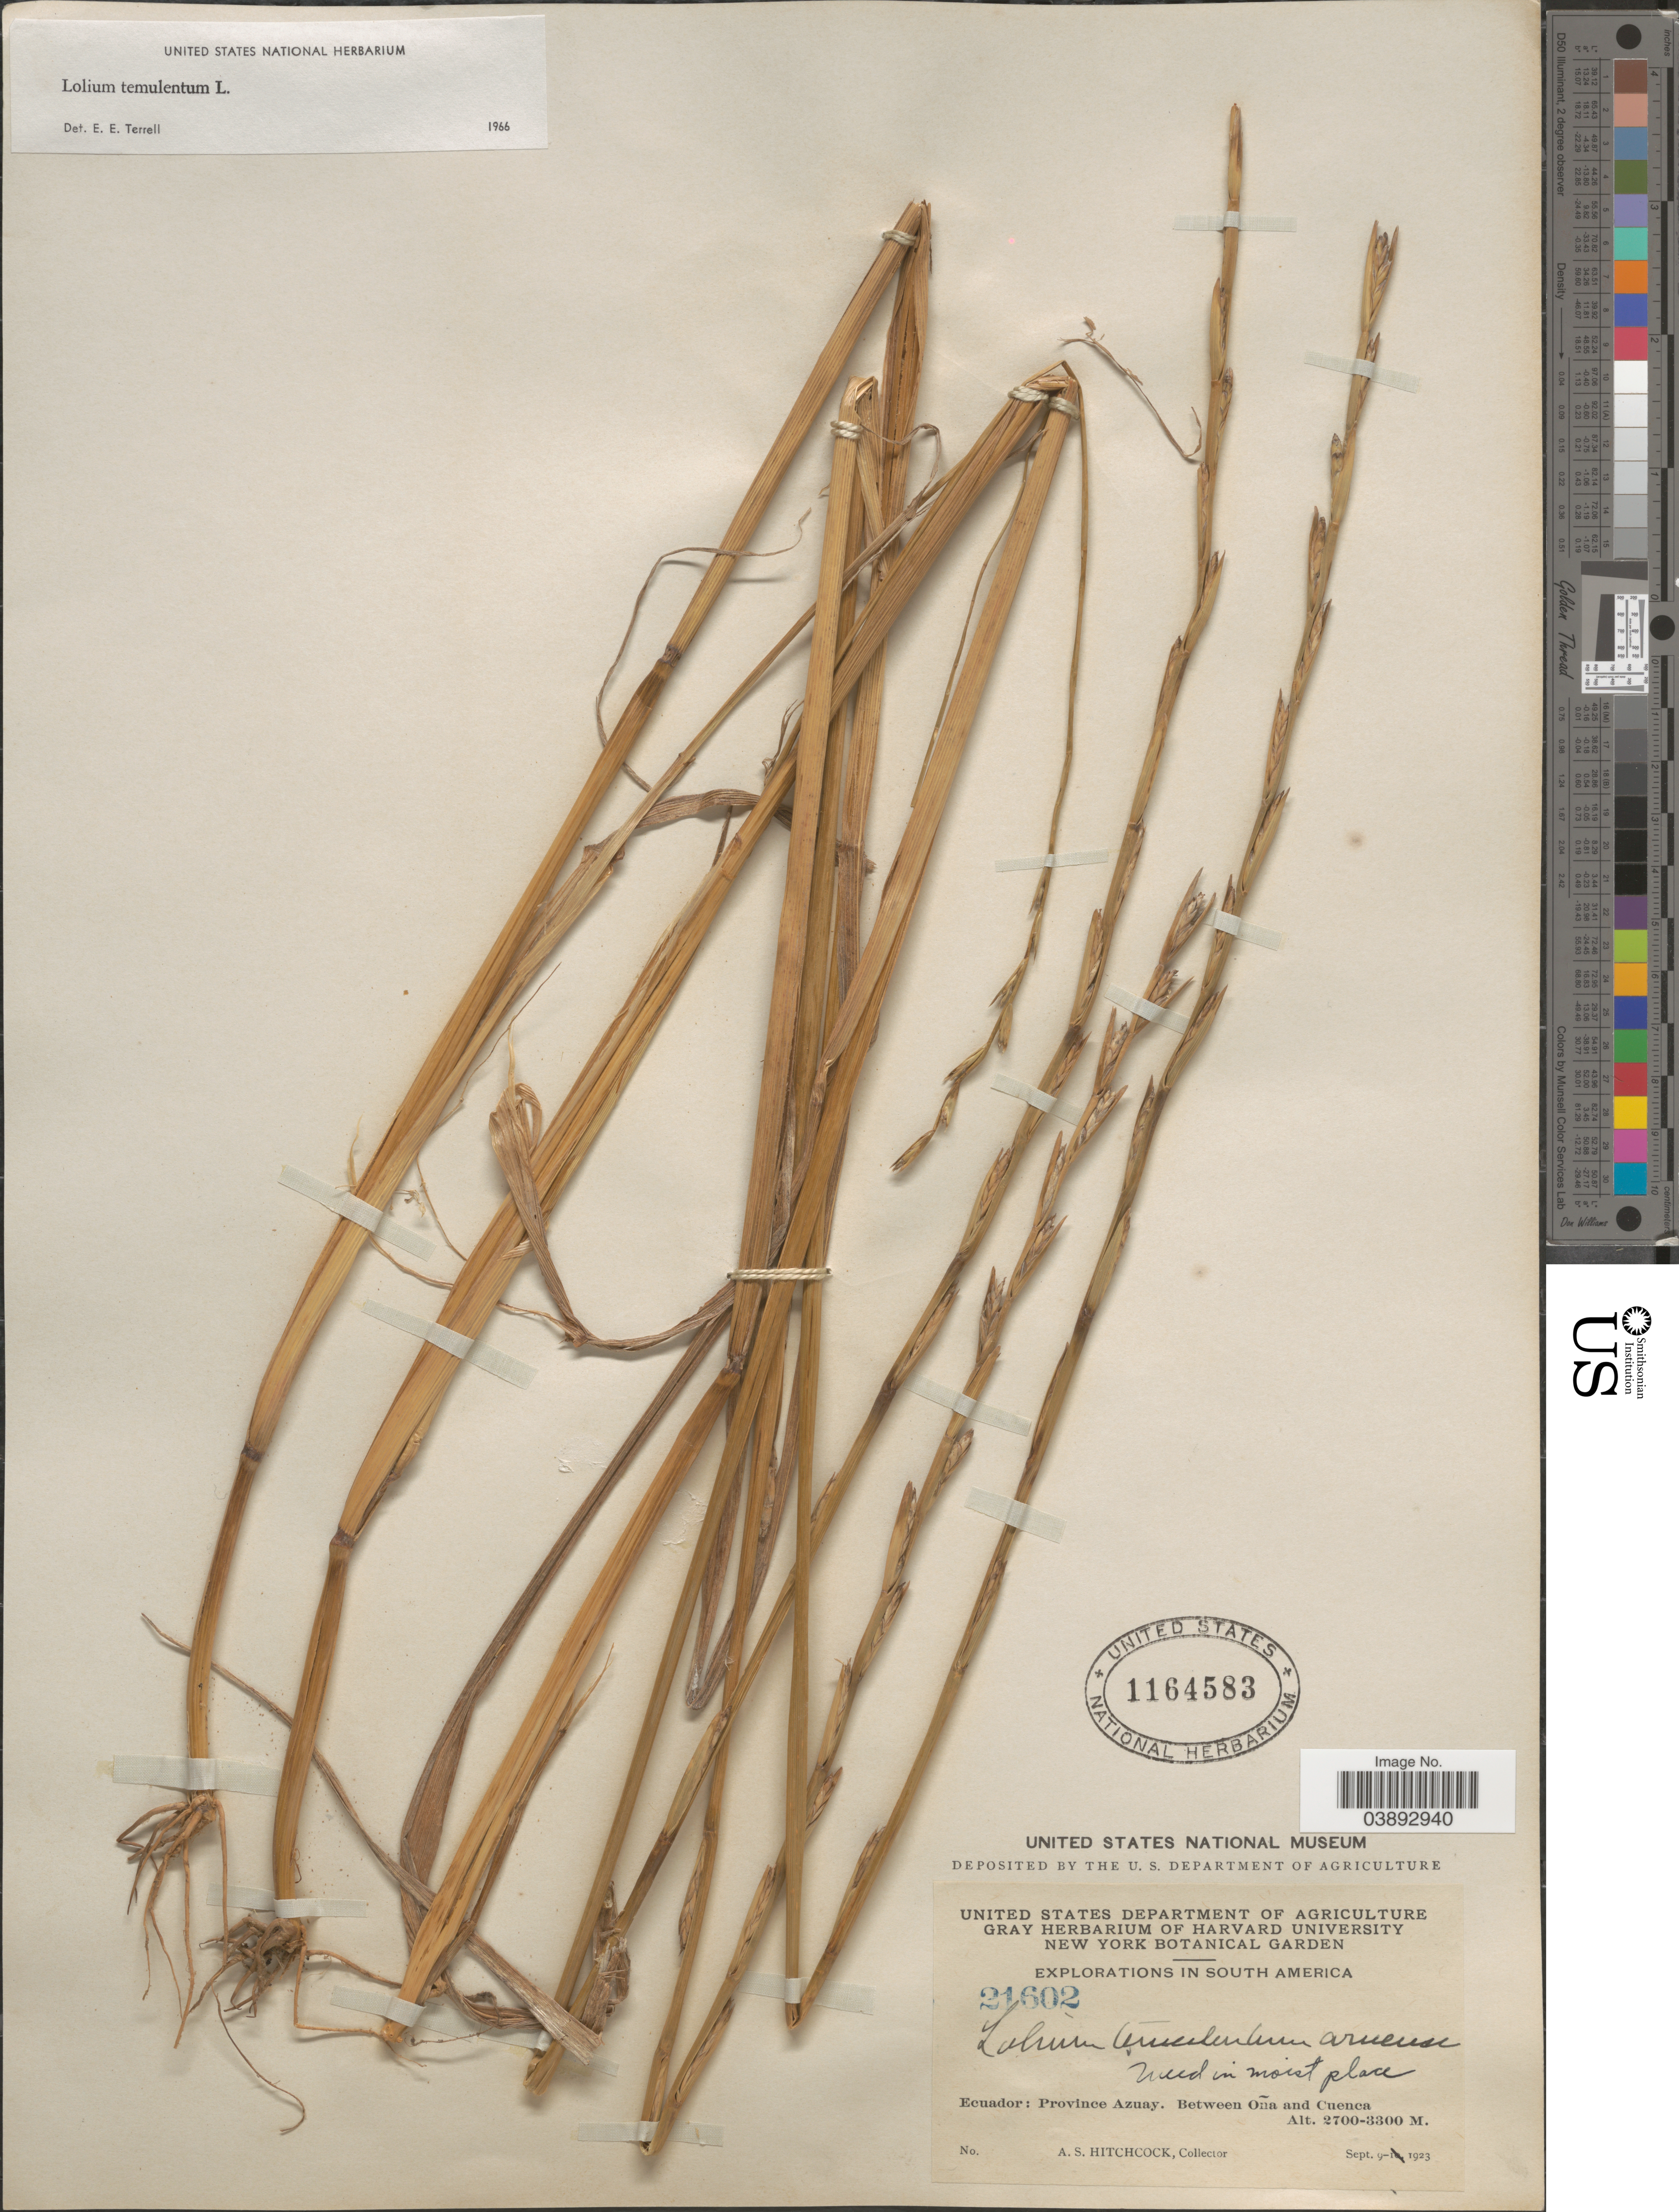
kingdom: Plantae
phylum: Tracheophyta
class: Liliopsida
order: Poales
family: Poaceae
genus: Lolium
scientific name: Lolium temulentum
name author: L.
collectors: A. S. Hitchcock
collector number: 21602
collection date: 1923-09-09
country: Ecuador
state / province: Azuay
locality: Between Oña and Cuenca.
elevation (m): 2700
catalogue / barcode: US 1164583